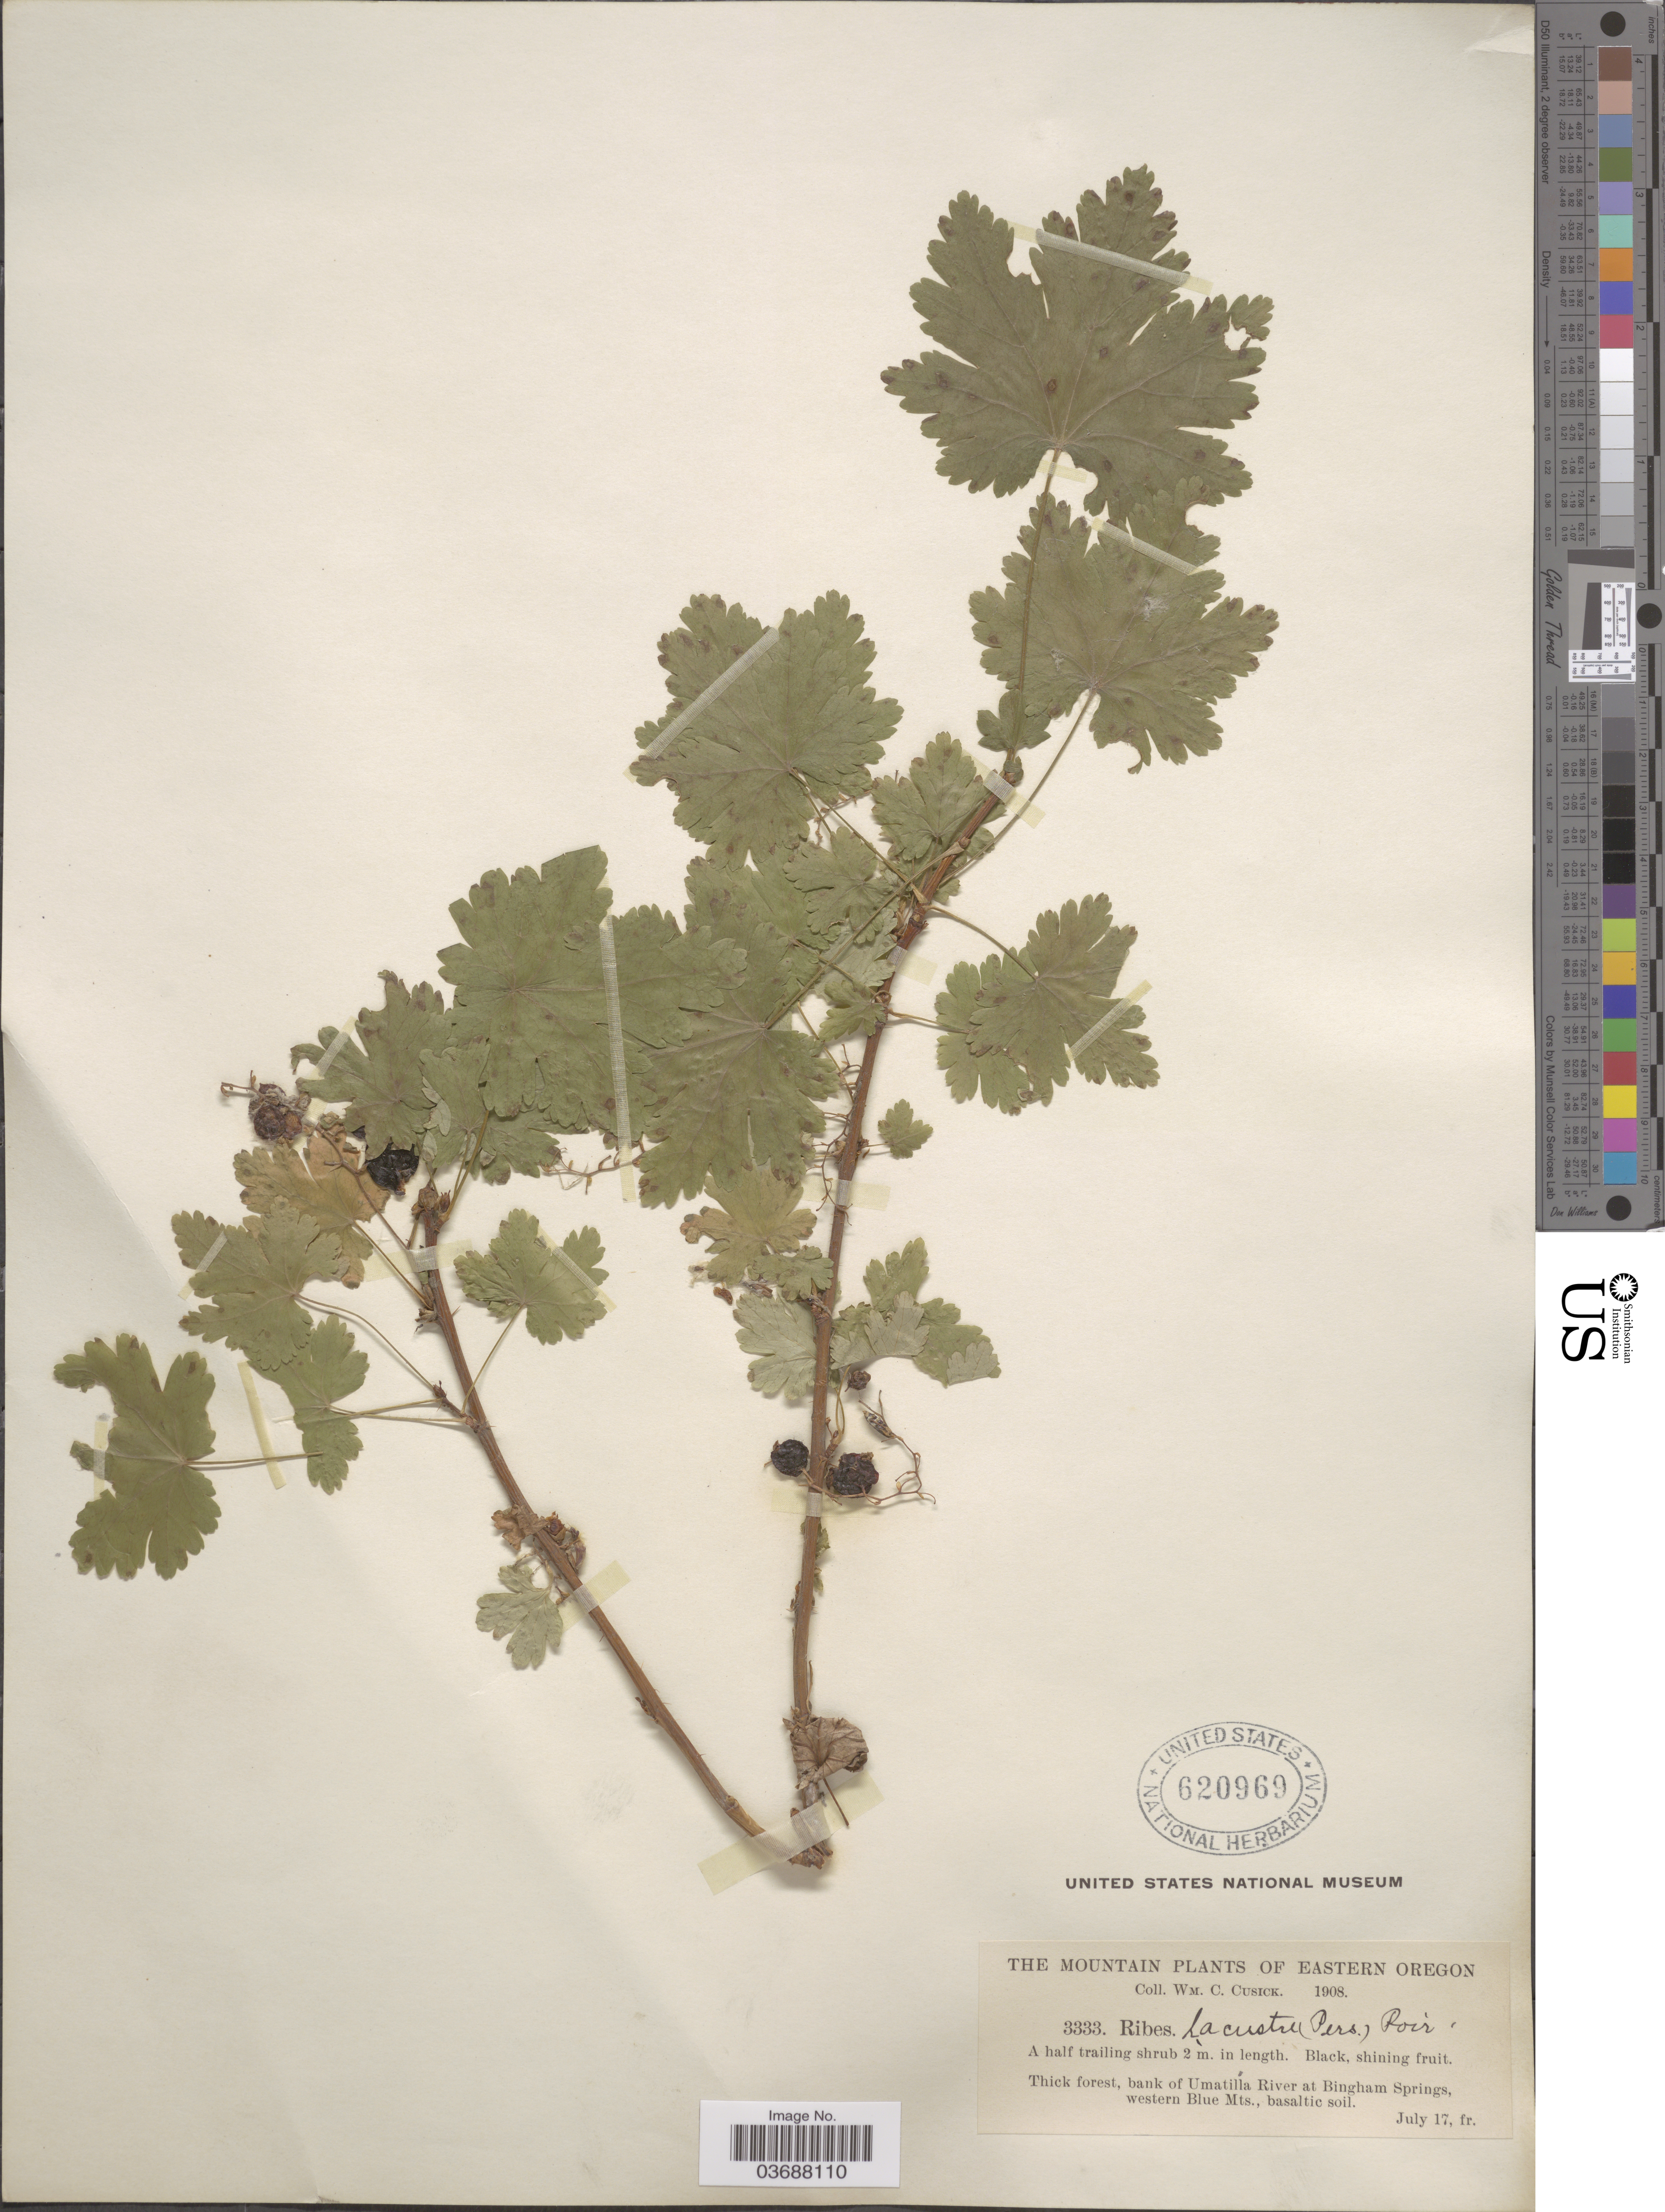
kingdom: Plantae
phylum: Tracheophyta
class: Magnoliopsida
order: Saxifragales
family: Grossulariaceae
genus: Ribes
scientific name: Ribes lacustre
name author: (Pers.) Poir.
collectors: W. C. Cusick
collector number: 3333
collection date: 1908-07-17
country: United States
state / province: Oregon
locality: The Mountain. Eastern Oregon. Thick forest, bank of Umatilla River at Bingham Springs, western Blue Mts.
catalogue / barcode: US 620969